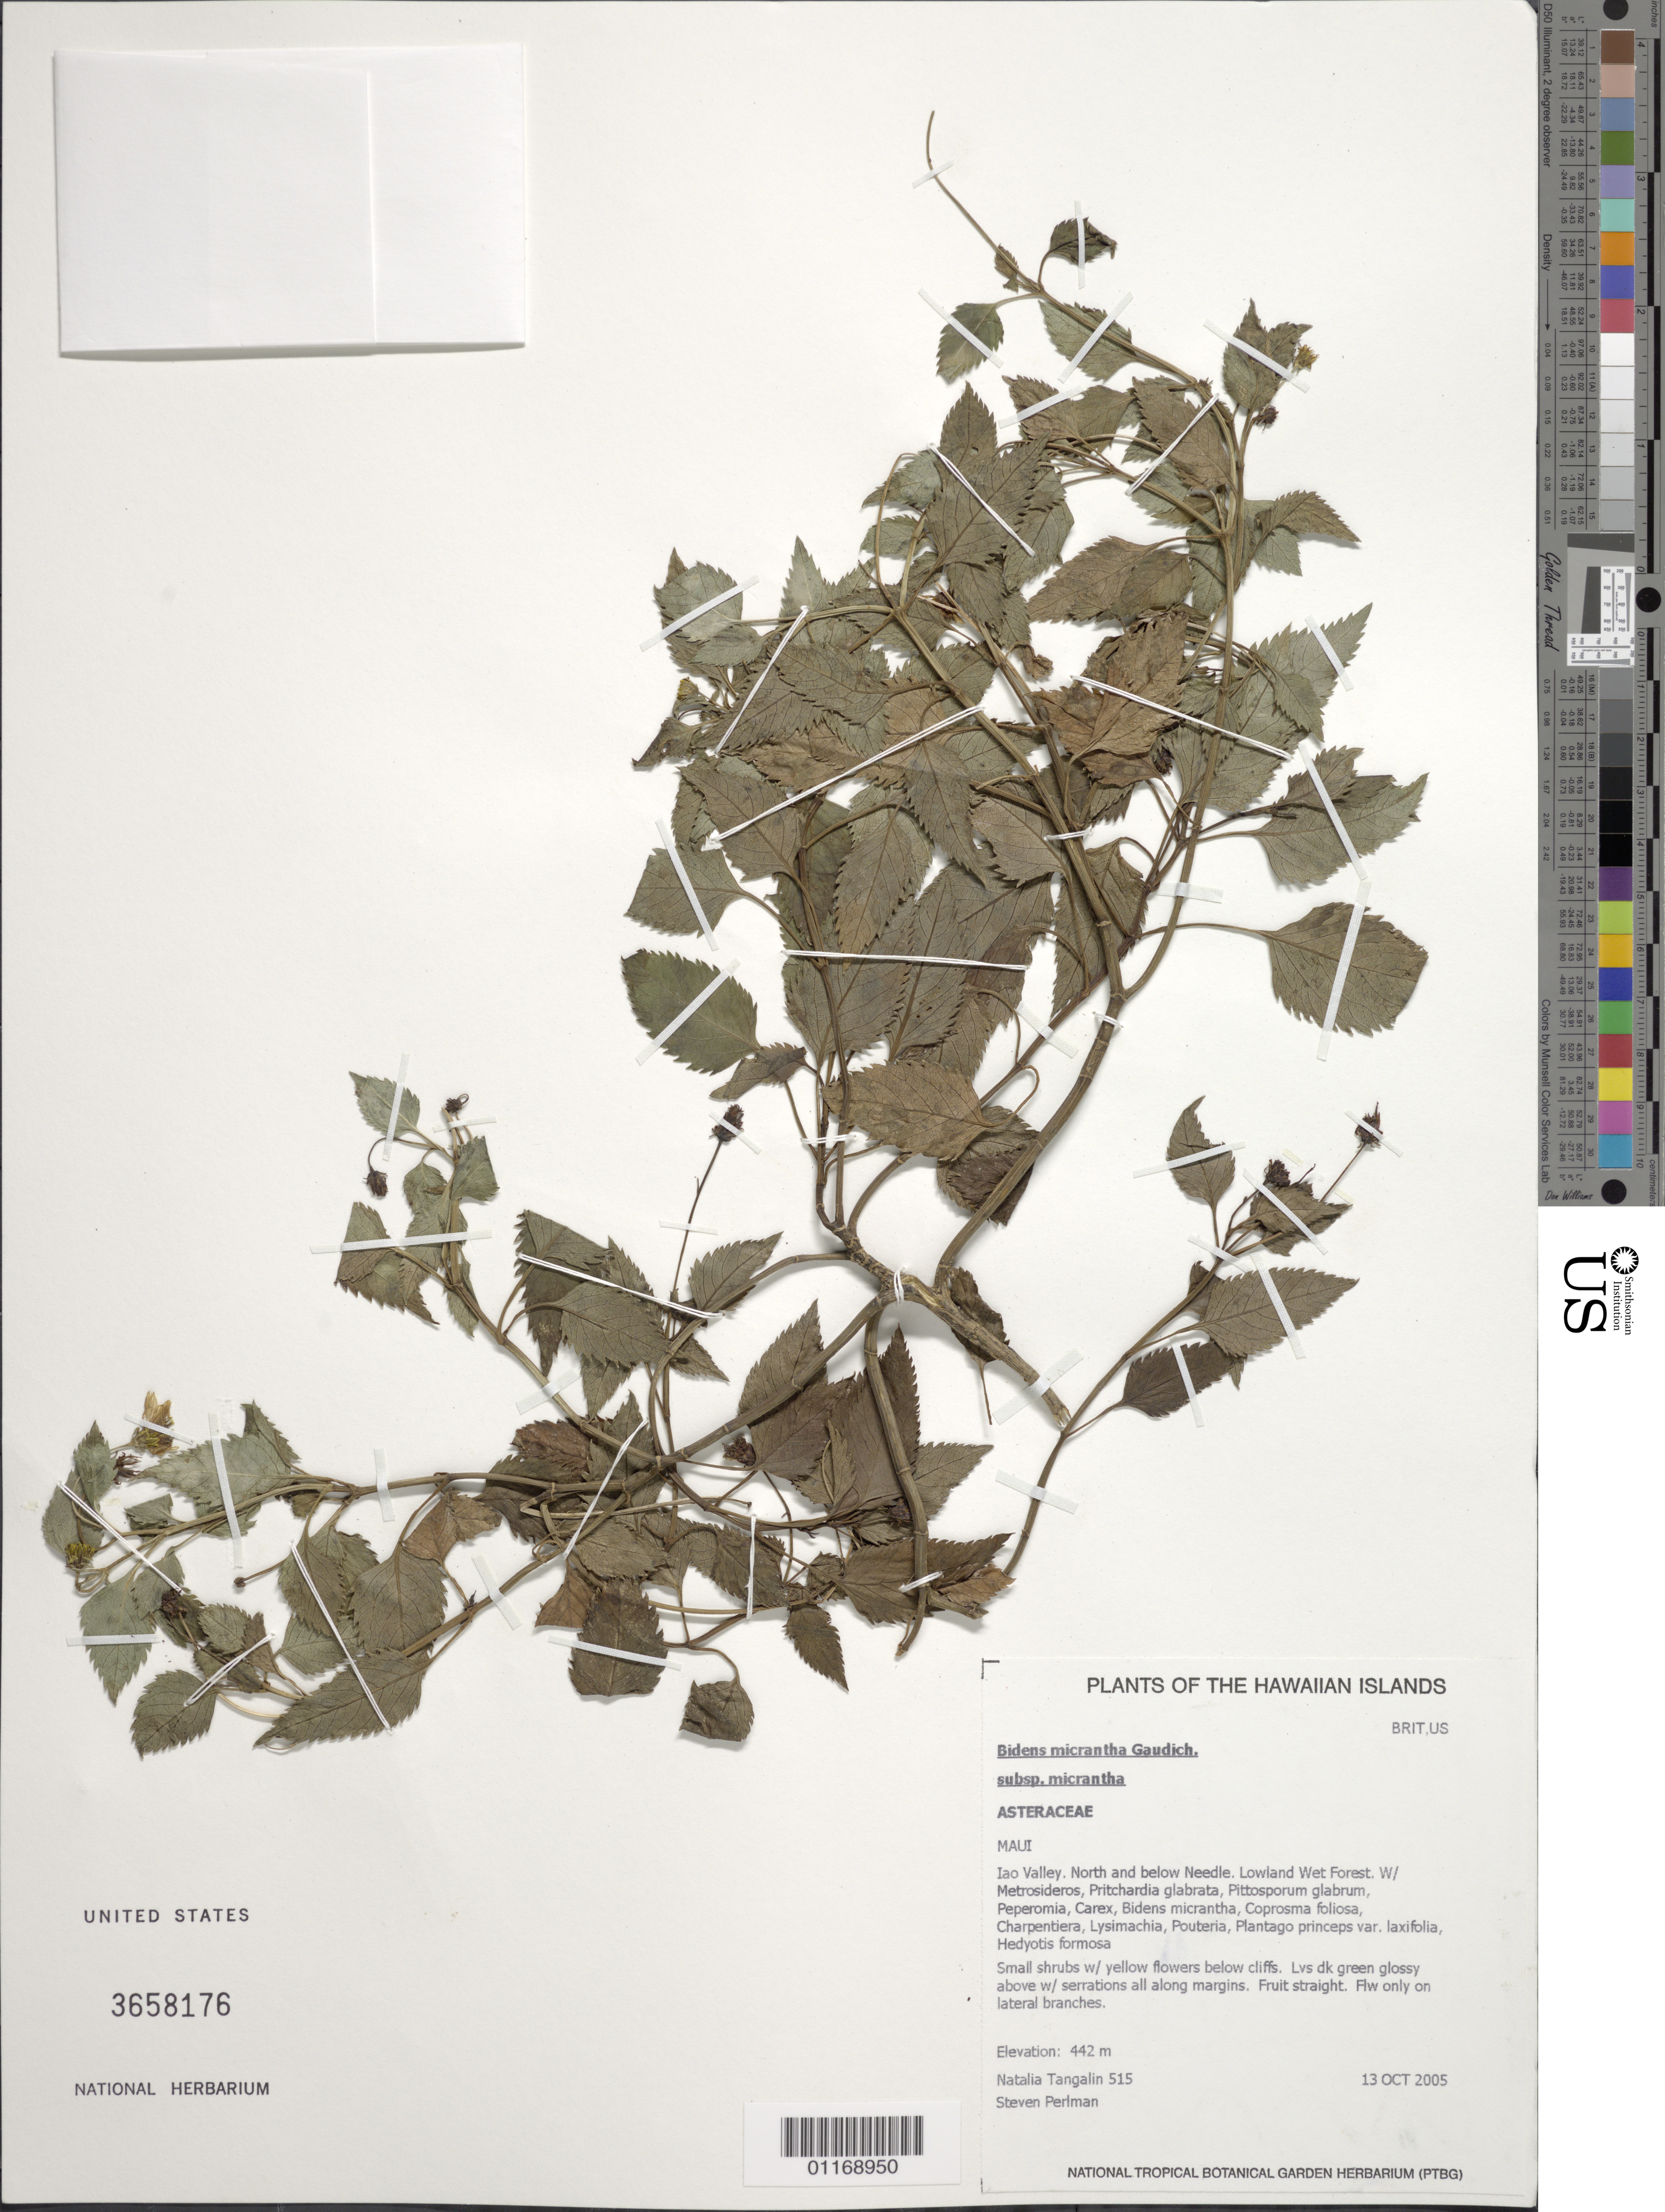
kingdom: Plantae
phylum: Tracheophyta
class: Magnoliopsida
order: Asterales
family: Asteraceae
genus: Bidens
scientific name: Bidens micrantha subsp. micrantha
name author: Gaudich. ex Cass.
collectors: N. Tangalin & S. P. Perlman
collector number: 515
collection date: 2005-10-13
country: United States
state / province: Hawaii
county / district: Maui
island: Maui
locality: Iao Valley, North and below Needle.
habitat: Lowland wet forest.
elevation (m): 442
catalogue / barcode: US 3658176